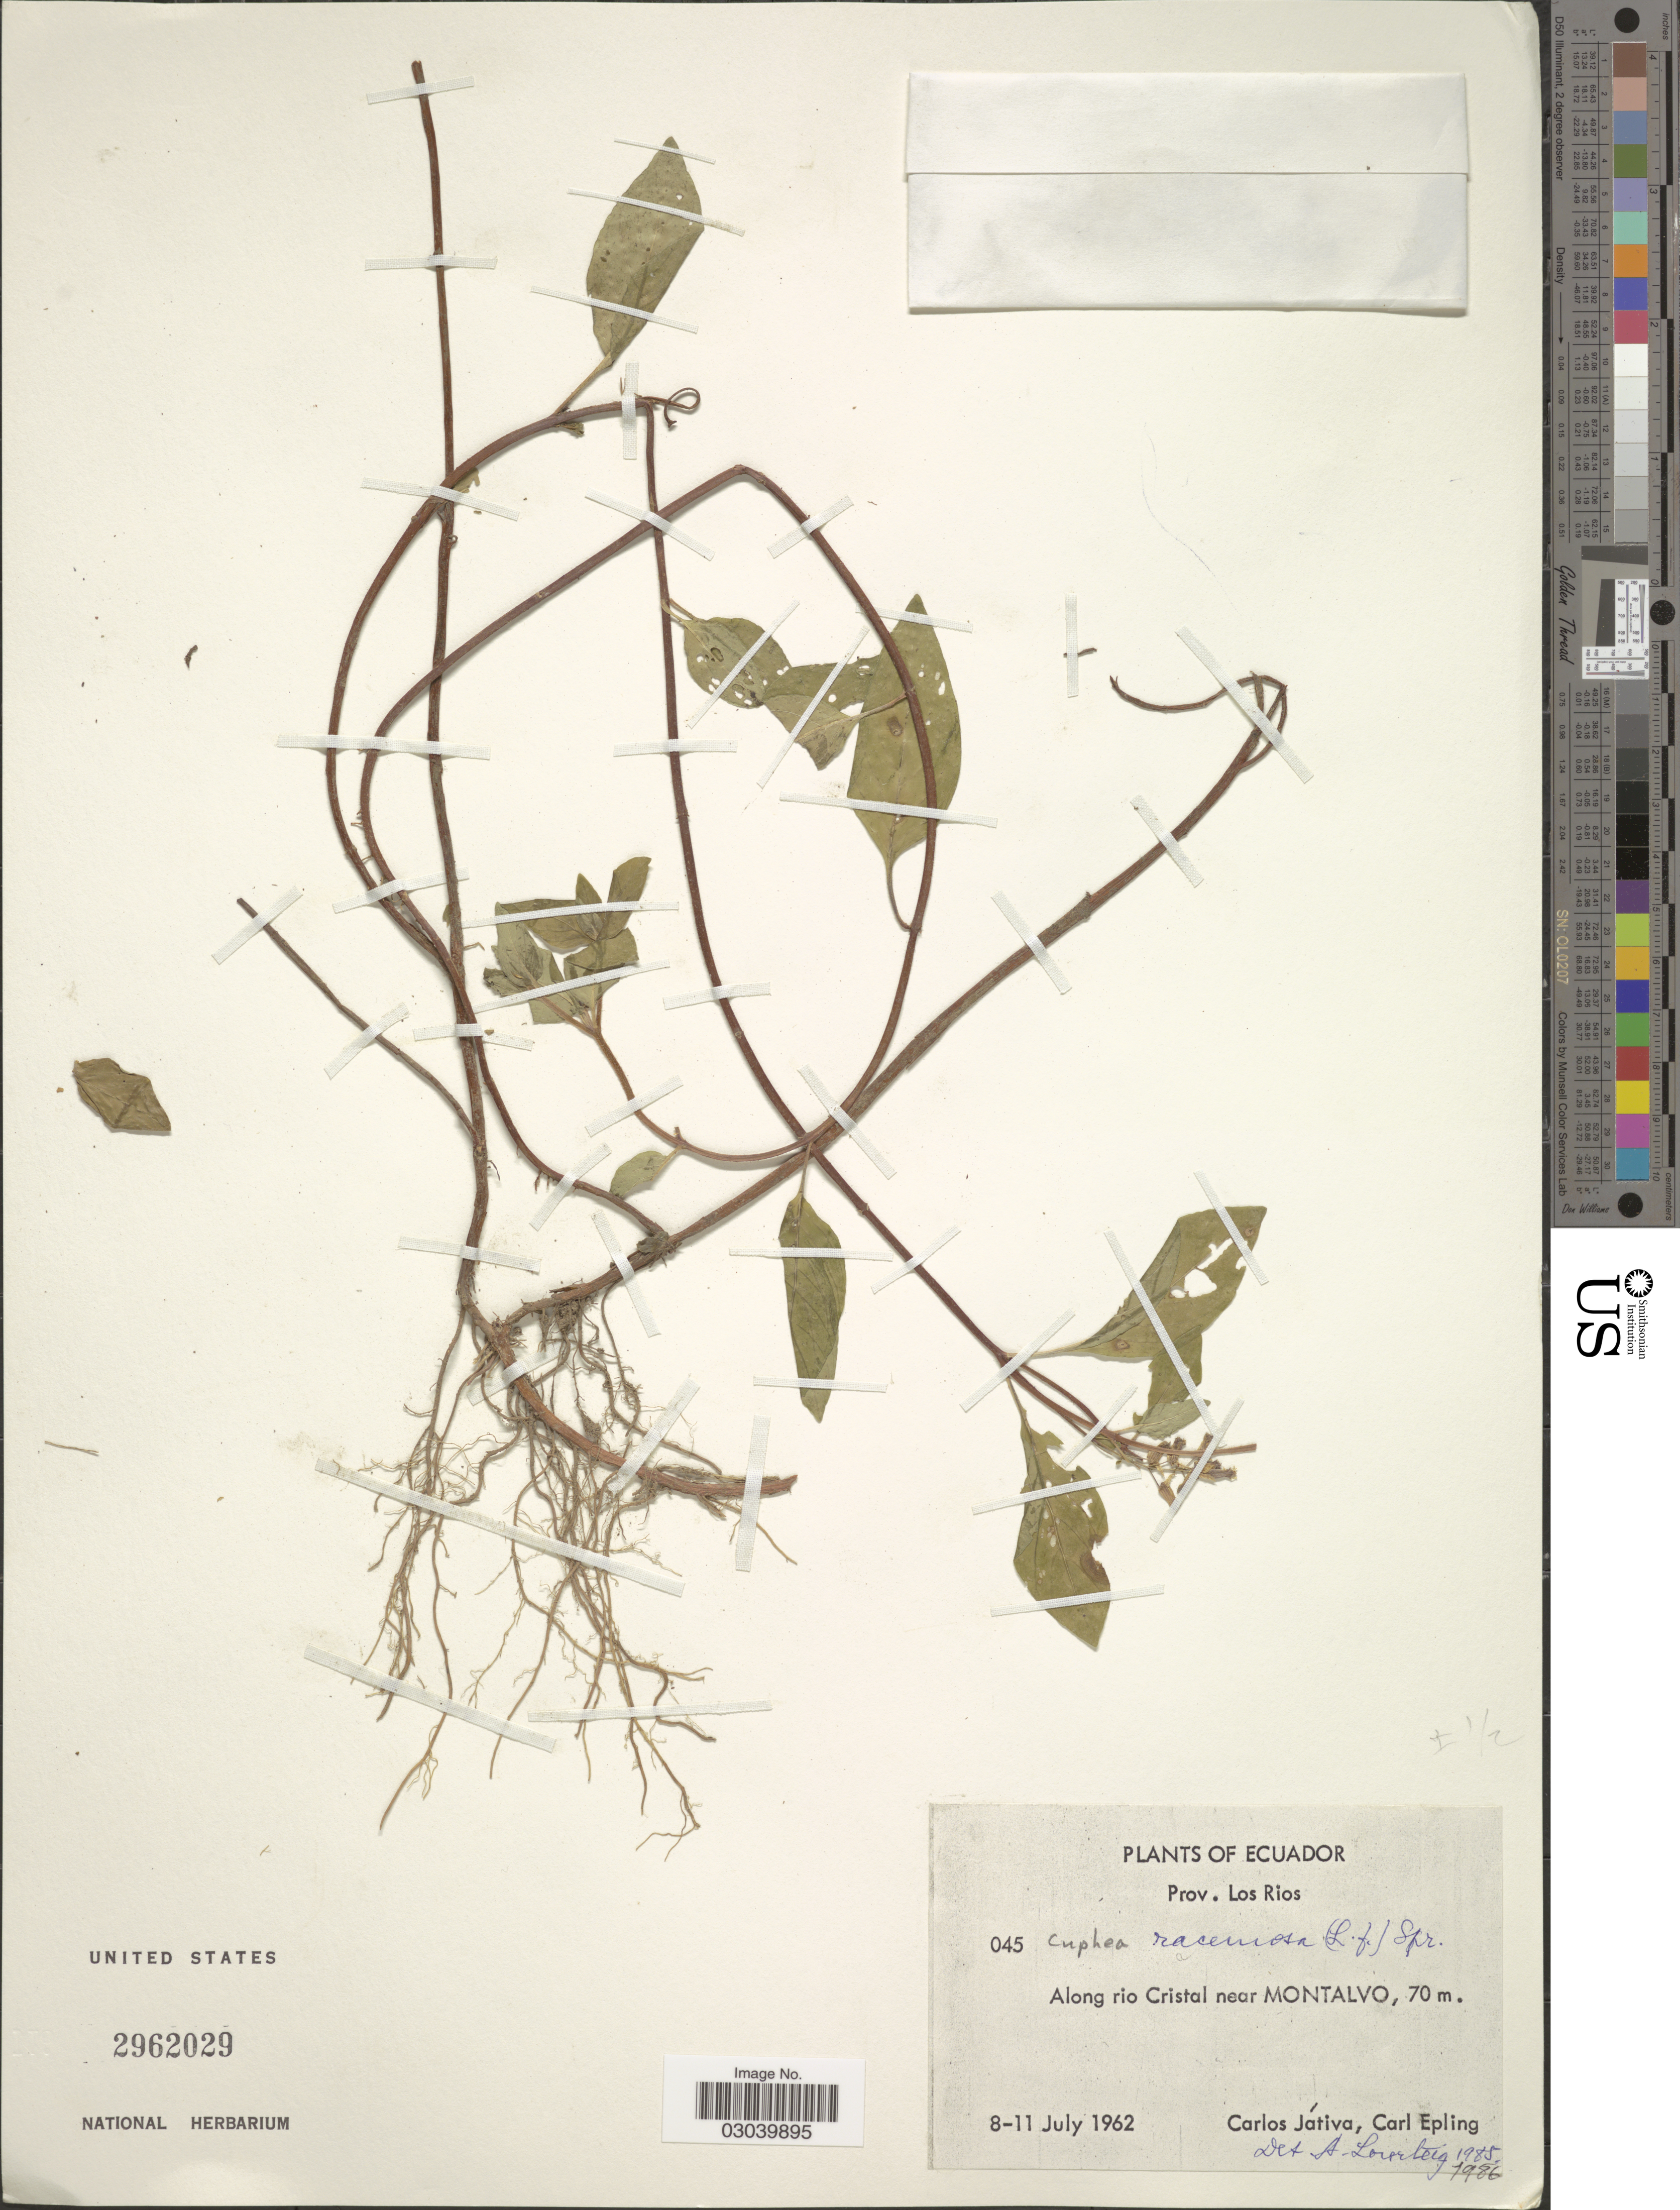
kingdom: Plantae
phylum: Tracheophyta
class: Magnoliopsida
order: Myrtales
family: Lythraceae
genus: Cuphea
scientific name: Cuphea racemosa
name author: (L. f.) Spreng.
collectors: C. D. Játiva & C. C. Epling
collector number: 045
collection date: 1962-07-08/1962-07-11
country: Ecuador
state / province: Los Ríos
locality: Along rio Cristal near Montalvo.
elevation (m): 70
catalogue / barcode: US 2962029